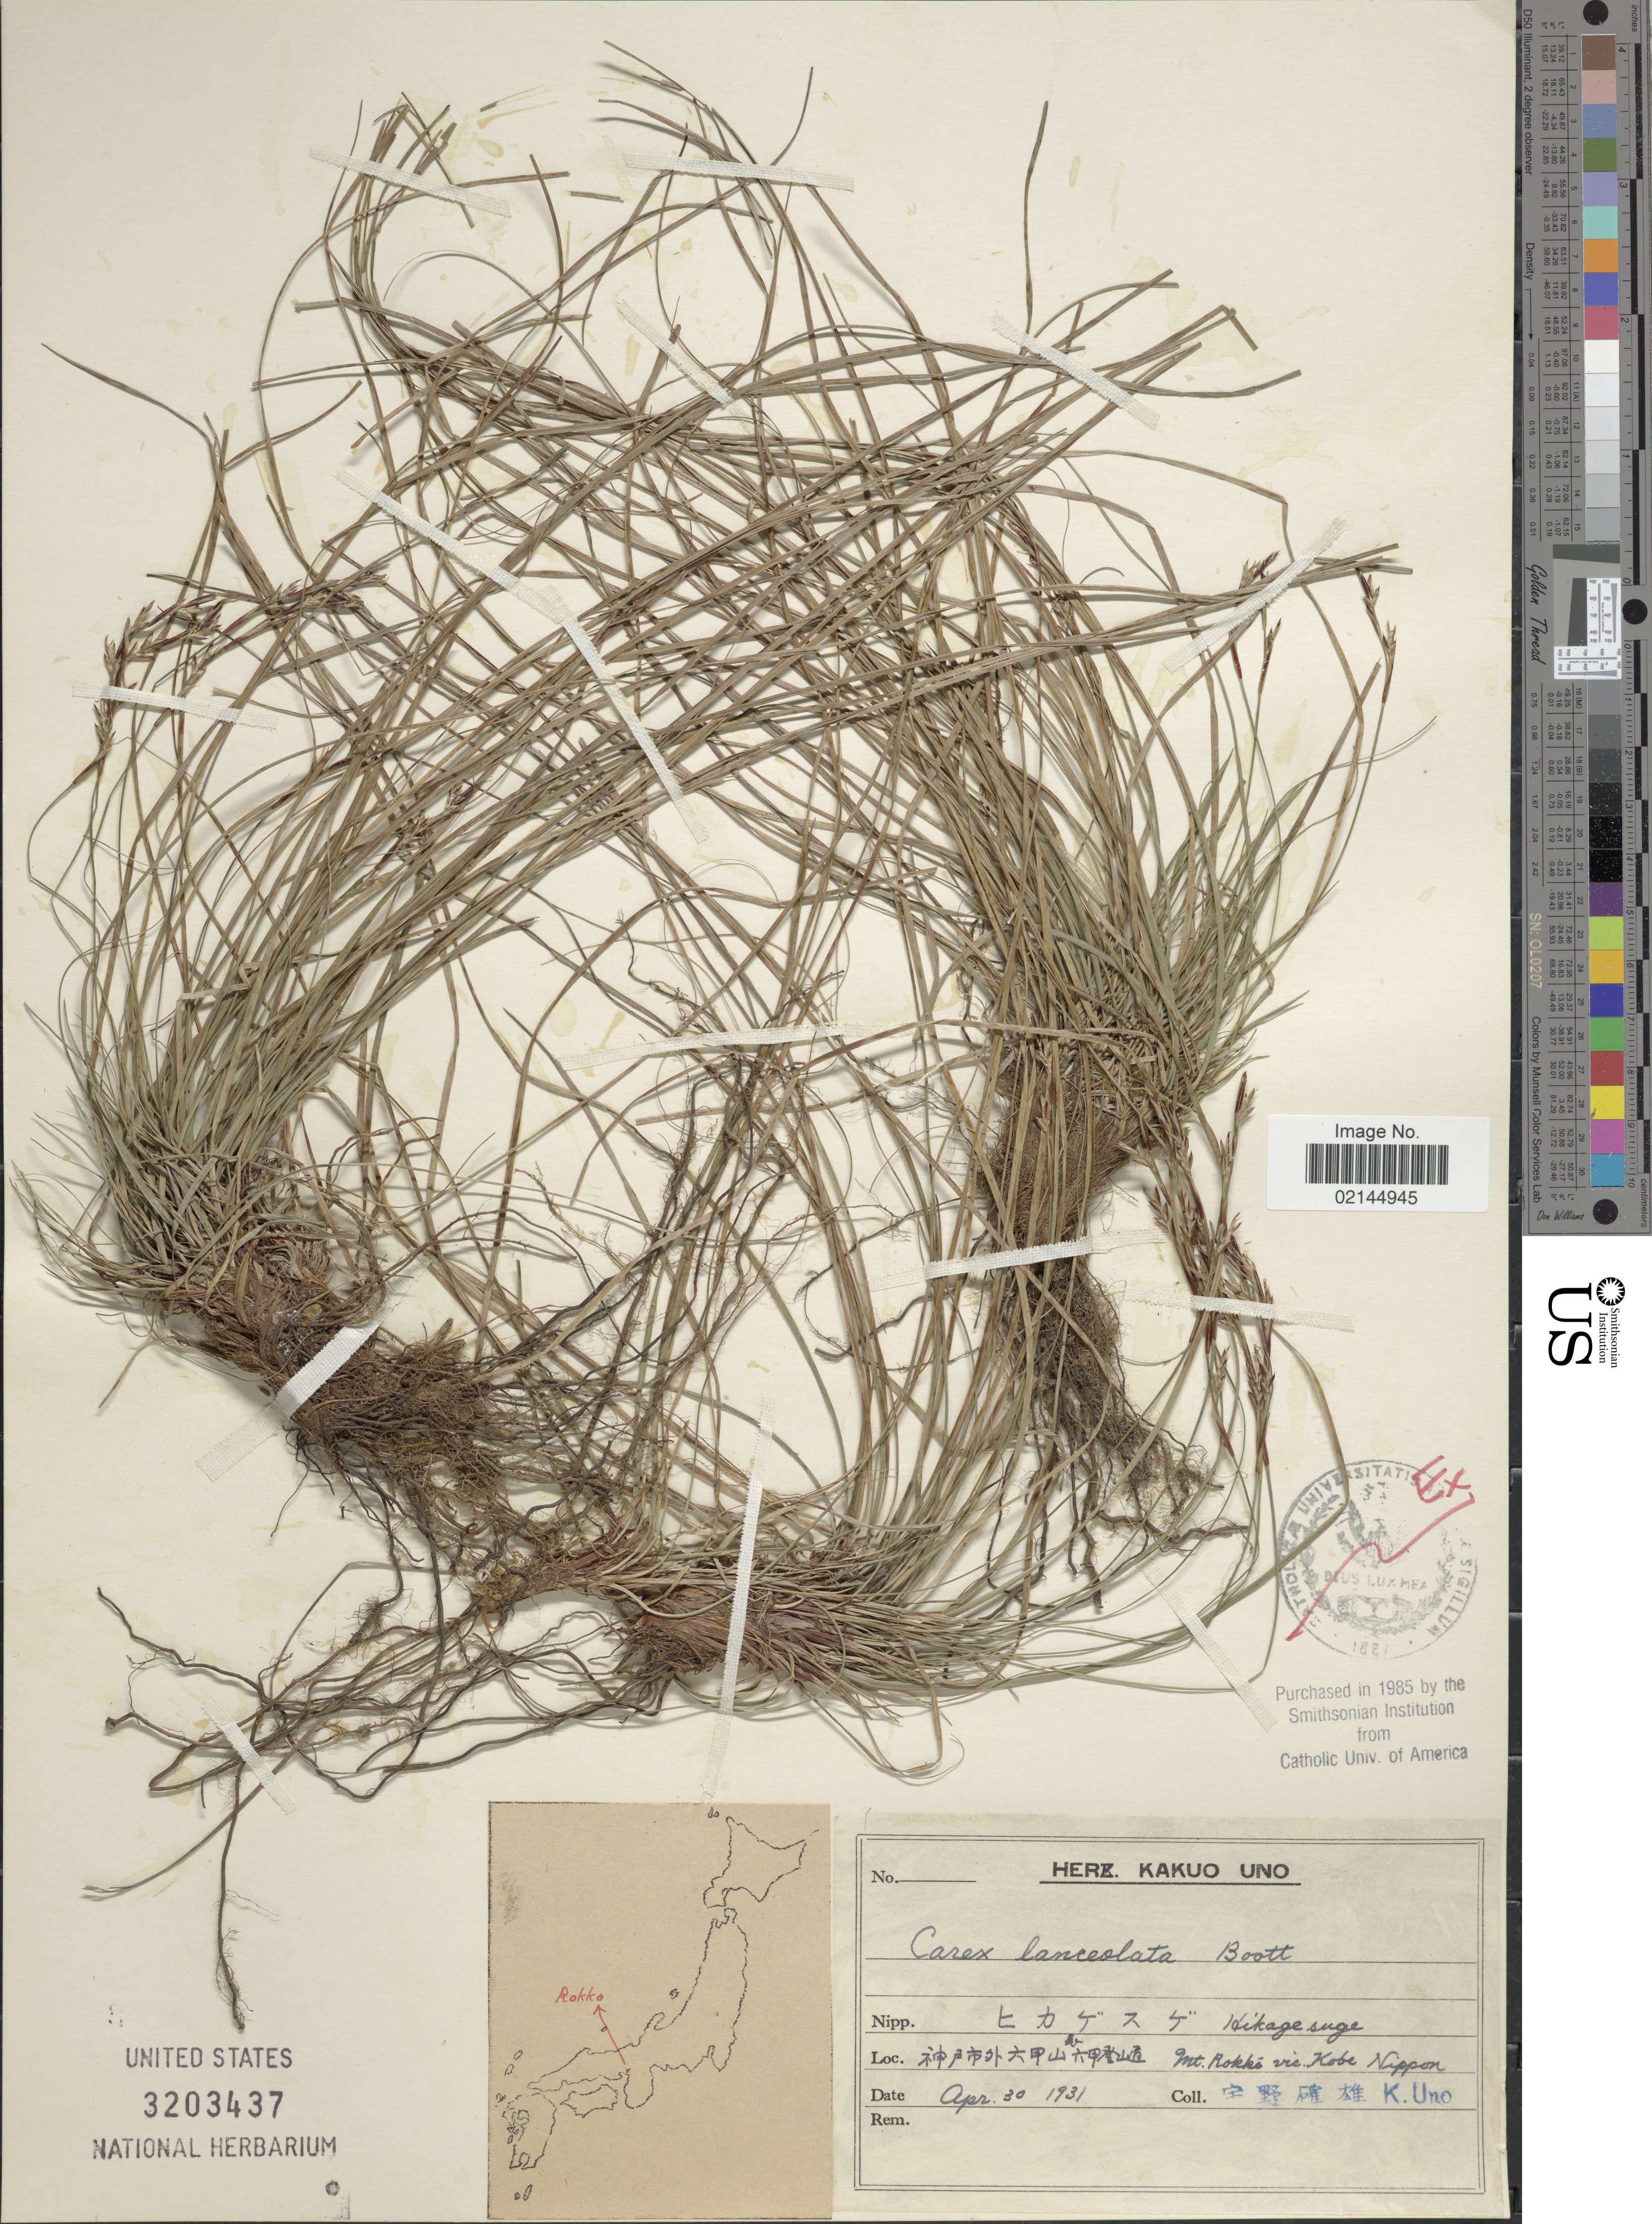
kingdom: Plantae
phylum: Tracheophyta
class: Liliopsida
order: Poales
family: Cyperaceae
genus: Carex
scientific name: Carex lanceolata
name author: Boott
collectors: K. Uno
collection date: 1931-04-30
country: Japan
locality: Mt. Rokko vic. Kobe, Nippon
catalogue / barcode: US 3203437